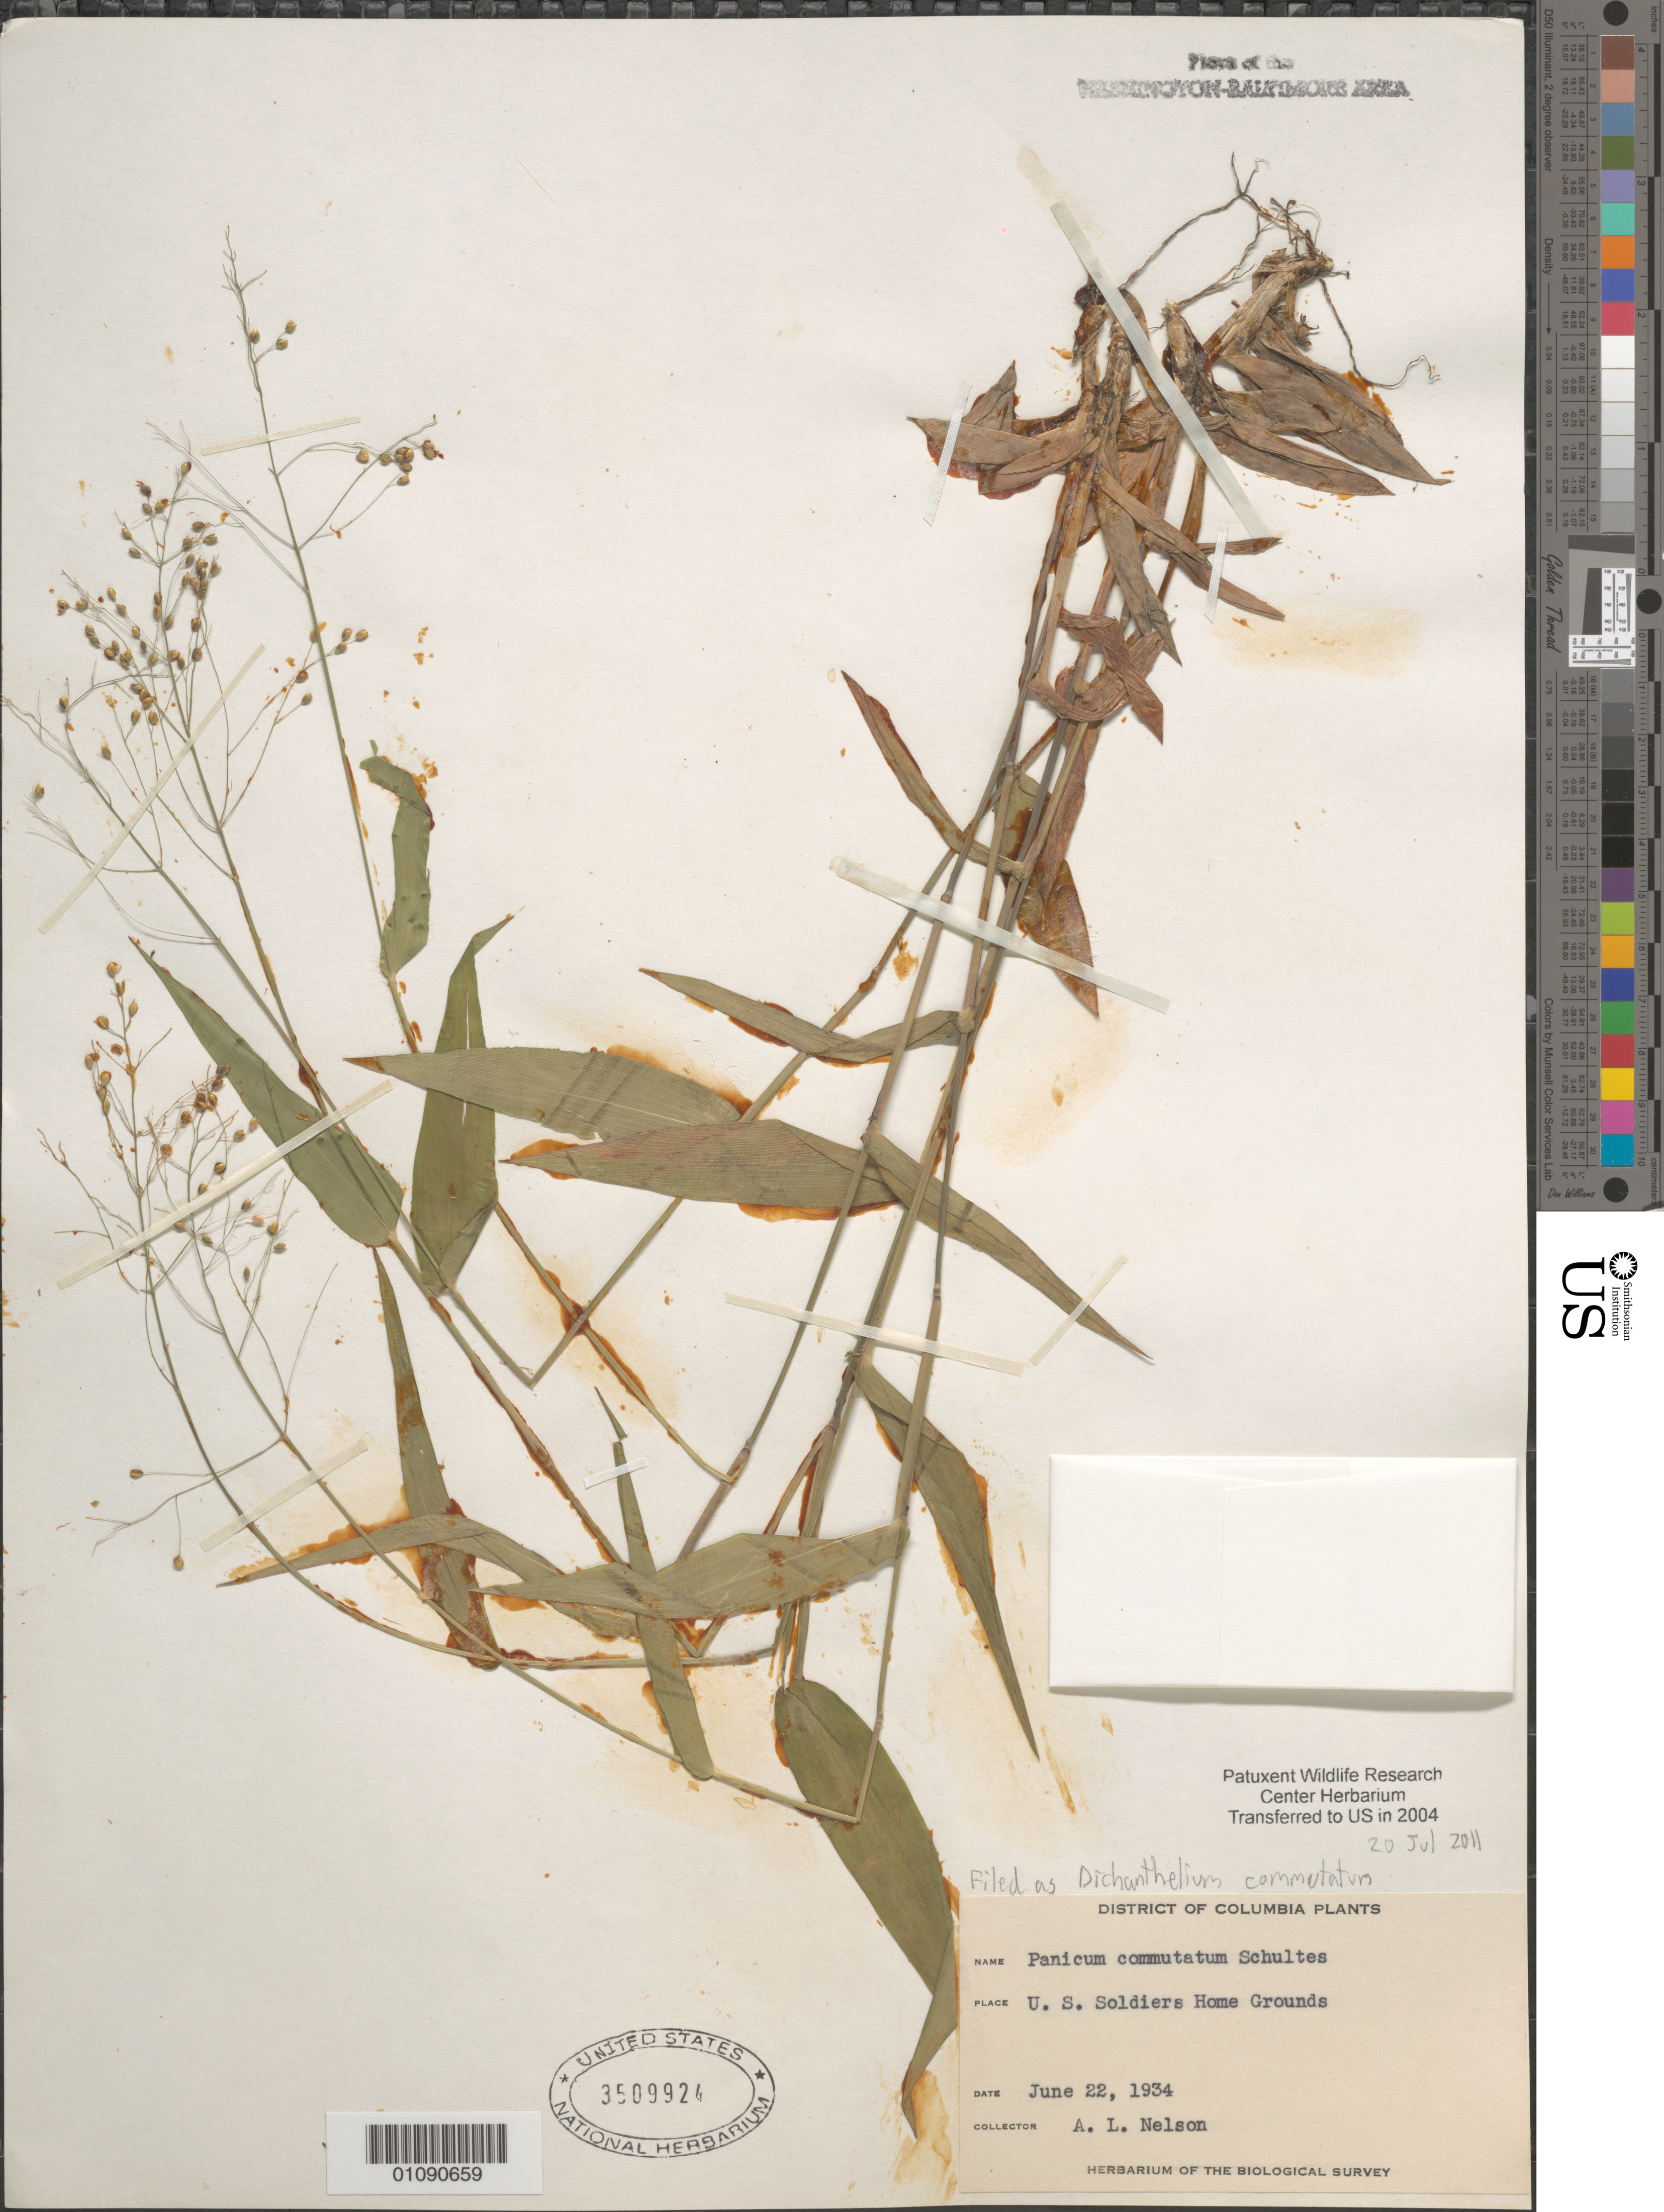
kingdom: Plantae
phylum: Tracheophyta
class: Liliopsida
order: Poales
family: Poaceae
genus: Dichanthelium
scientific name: Dichanthelium commutatum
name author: (Schult.) Gould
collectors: A. L. Nelson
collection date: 1934-06-22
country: United States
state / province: District of Columbia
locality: U.S. Soldiers Home Grounds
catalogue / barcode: US 3509924